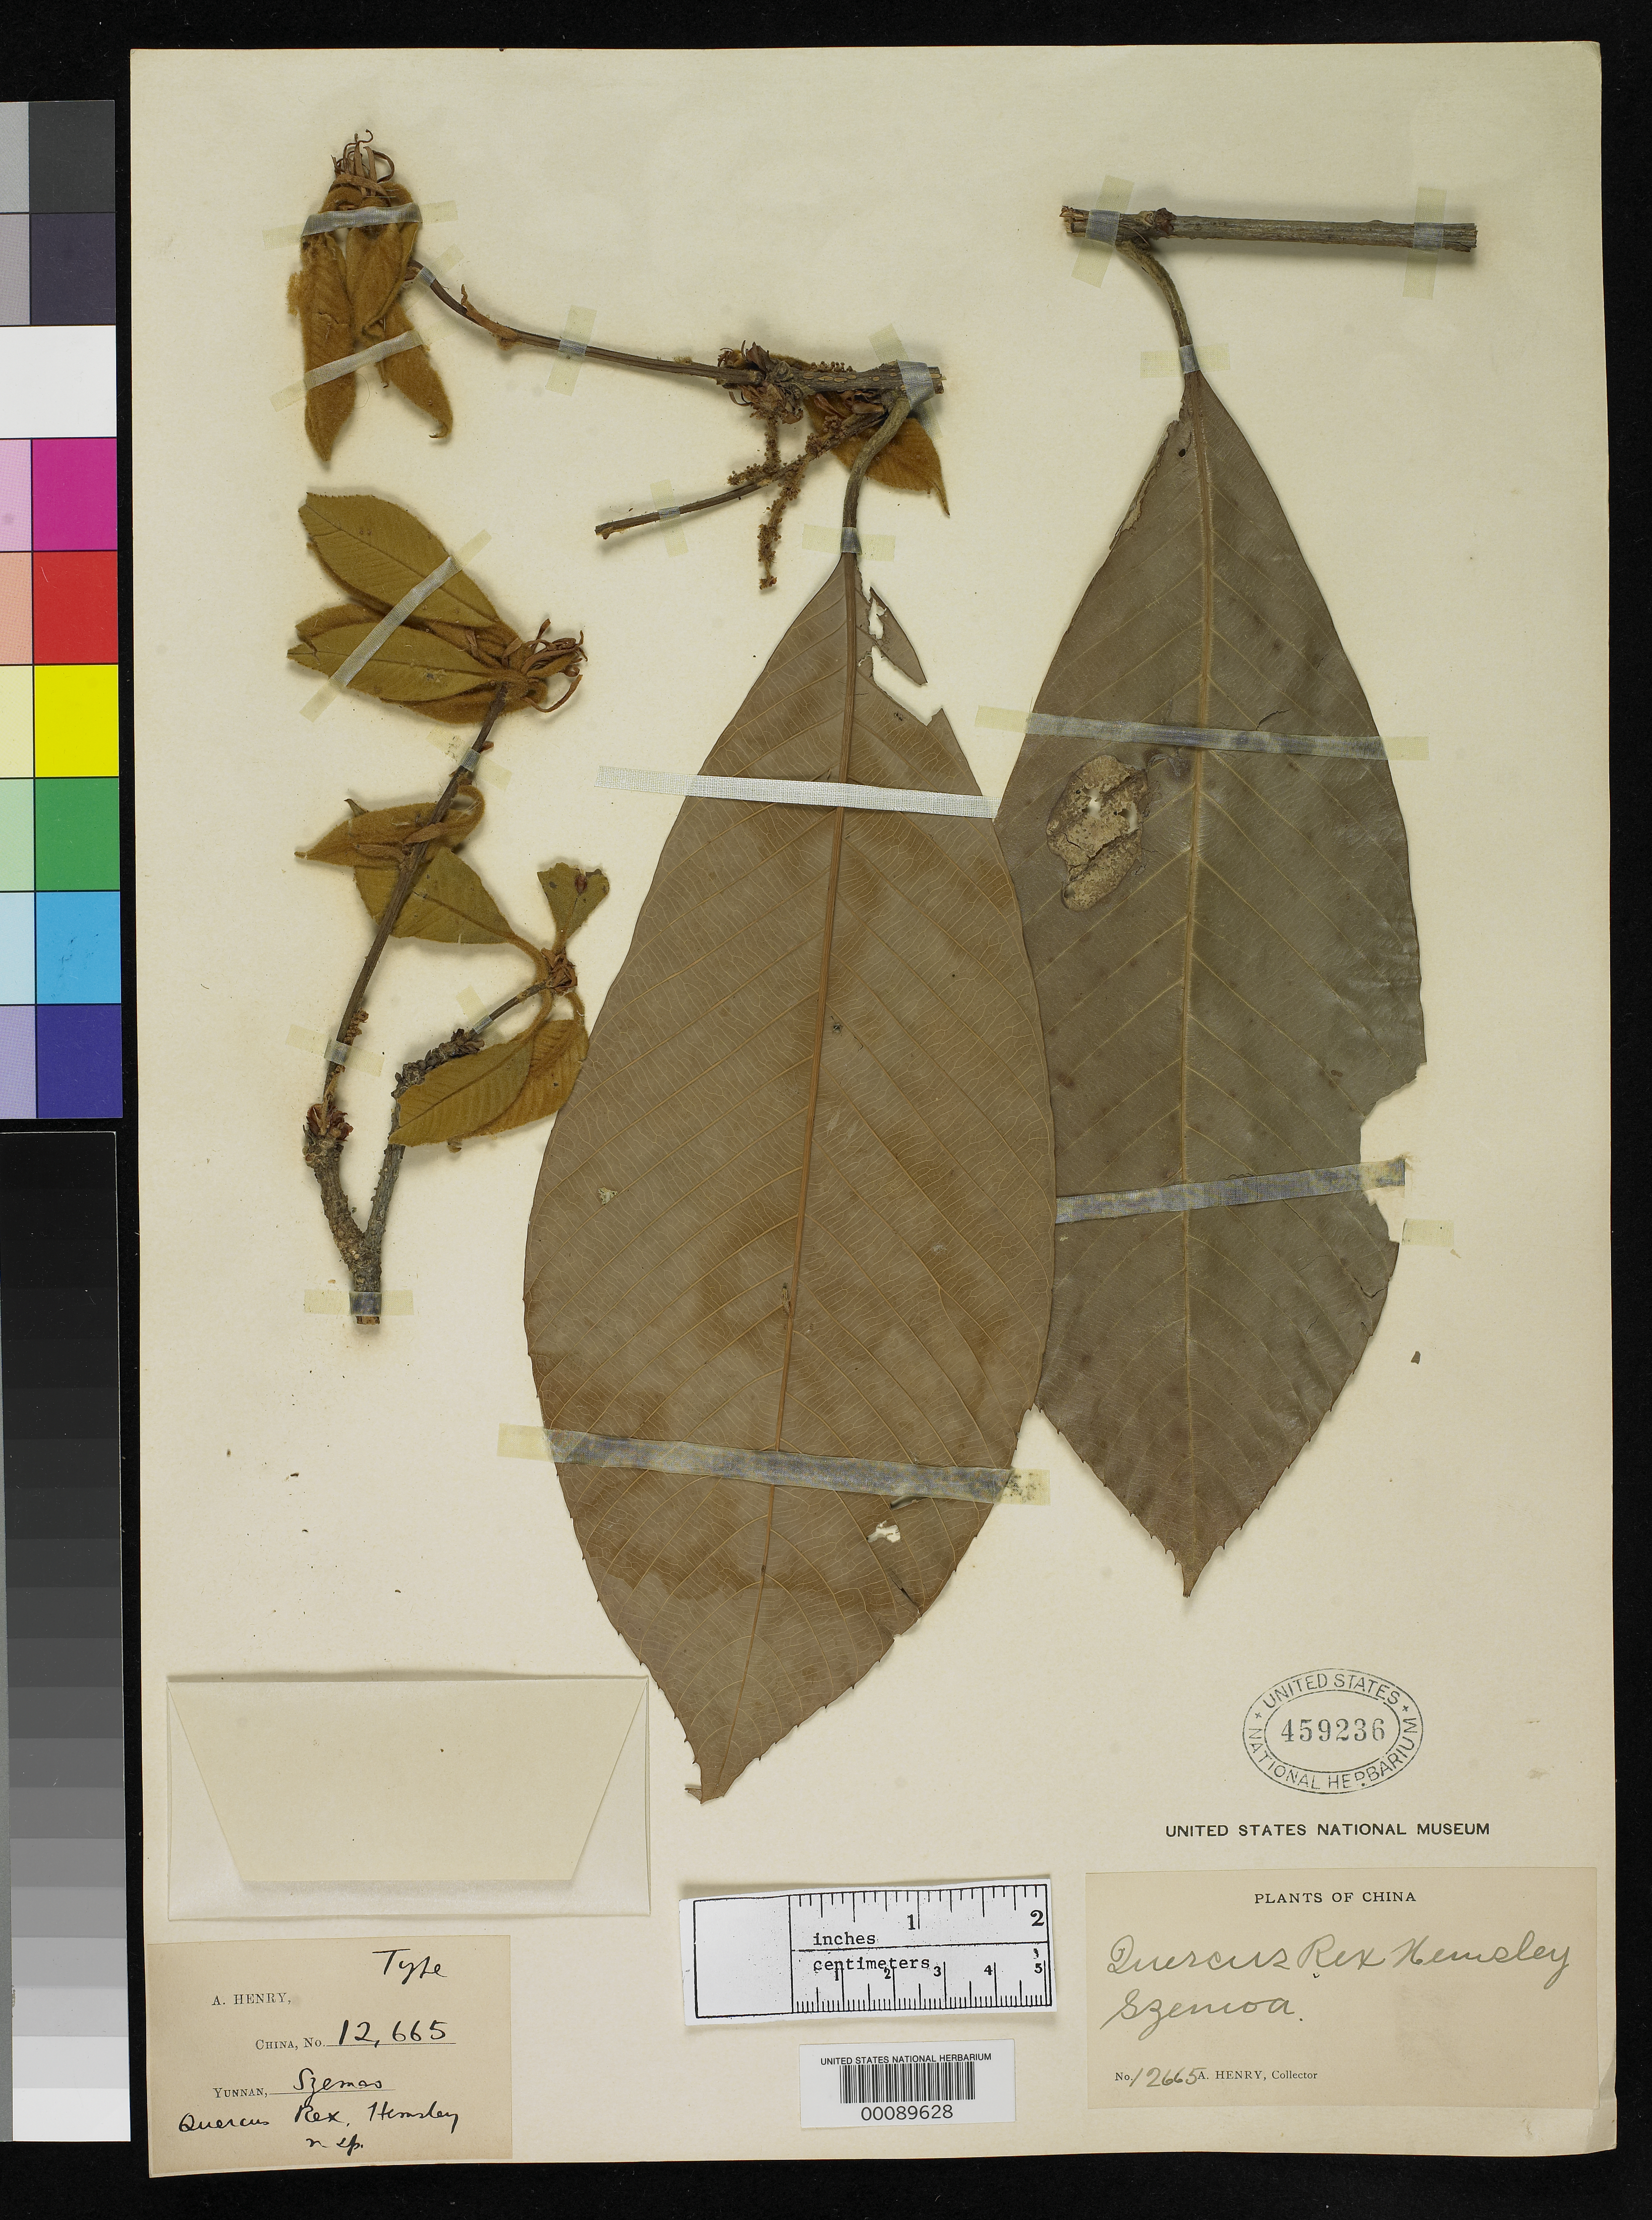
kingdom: Plantae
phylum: Tracheophyta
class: Magnoliopsida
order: Fagales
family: Fagaceae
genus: Quercus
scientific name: Quercus rex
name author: Hemsl.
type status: Isotype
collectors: A. Henry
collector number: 12665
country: China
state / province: Yunnan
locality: Szemao.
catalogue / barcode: US 459236